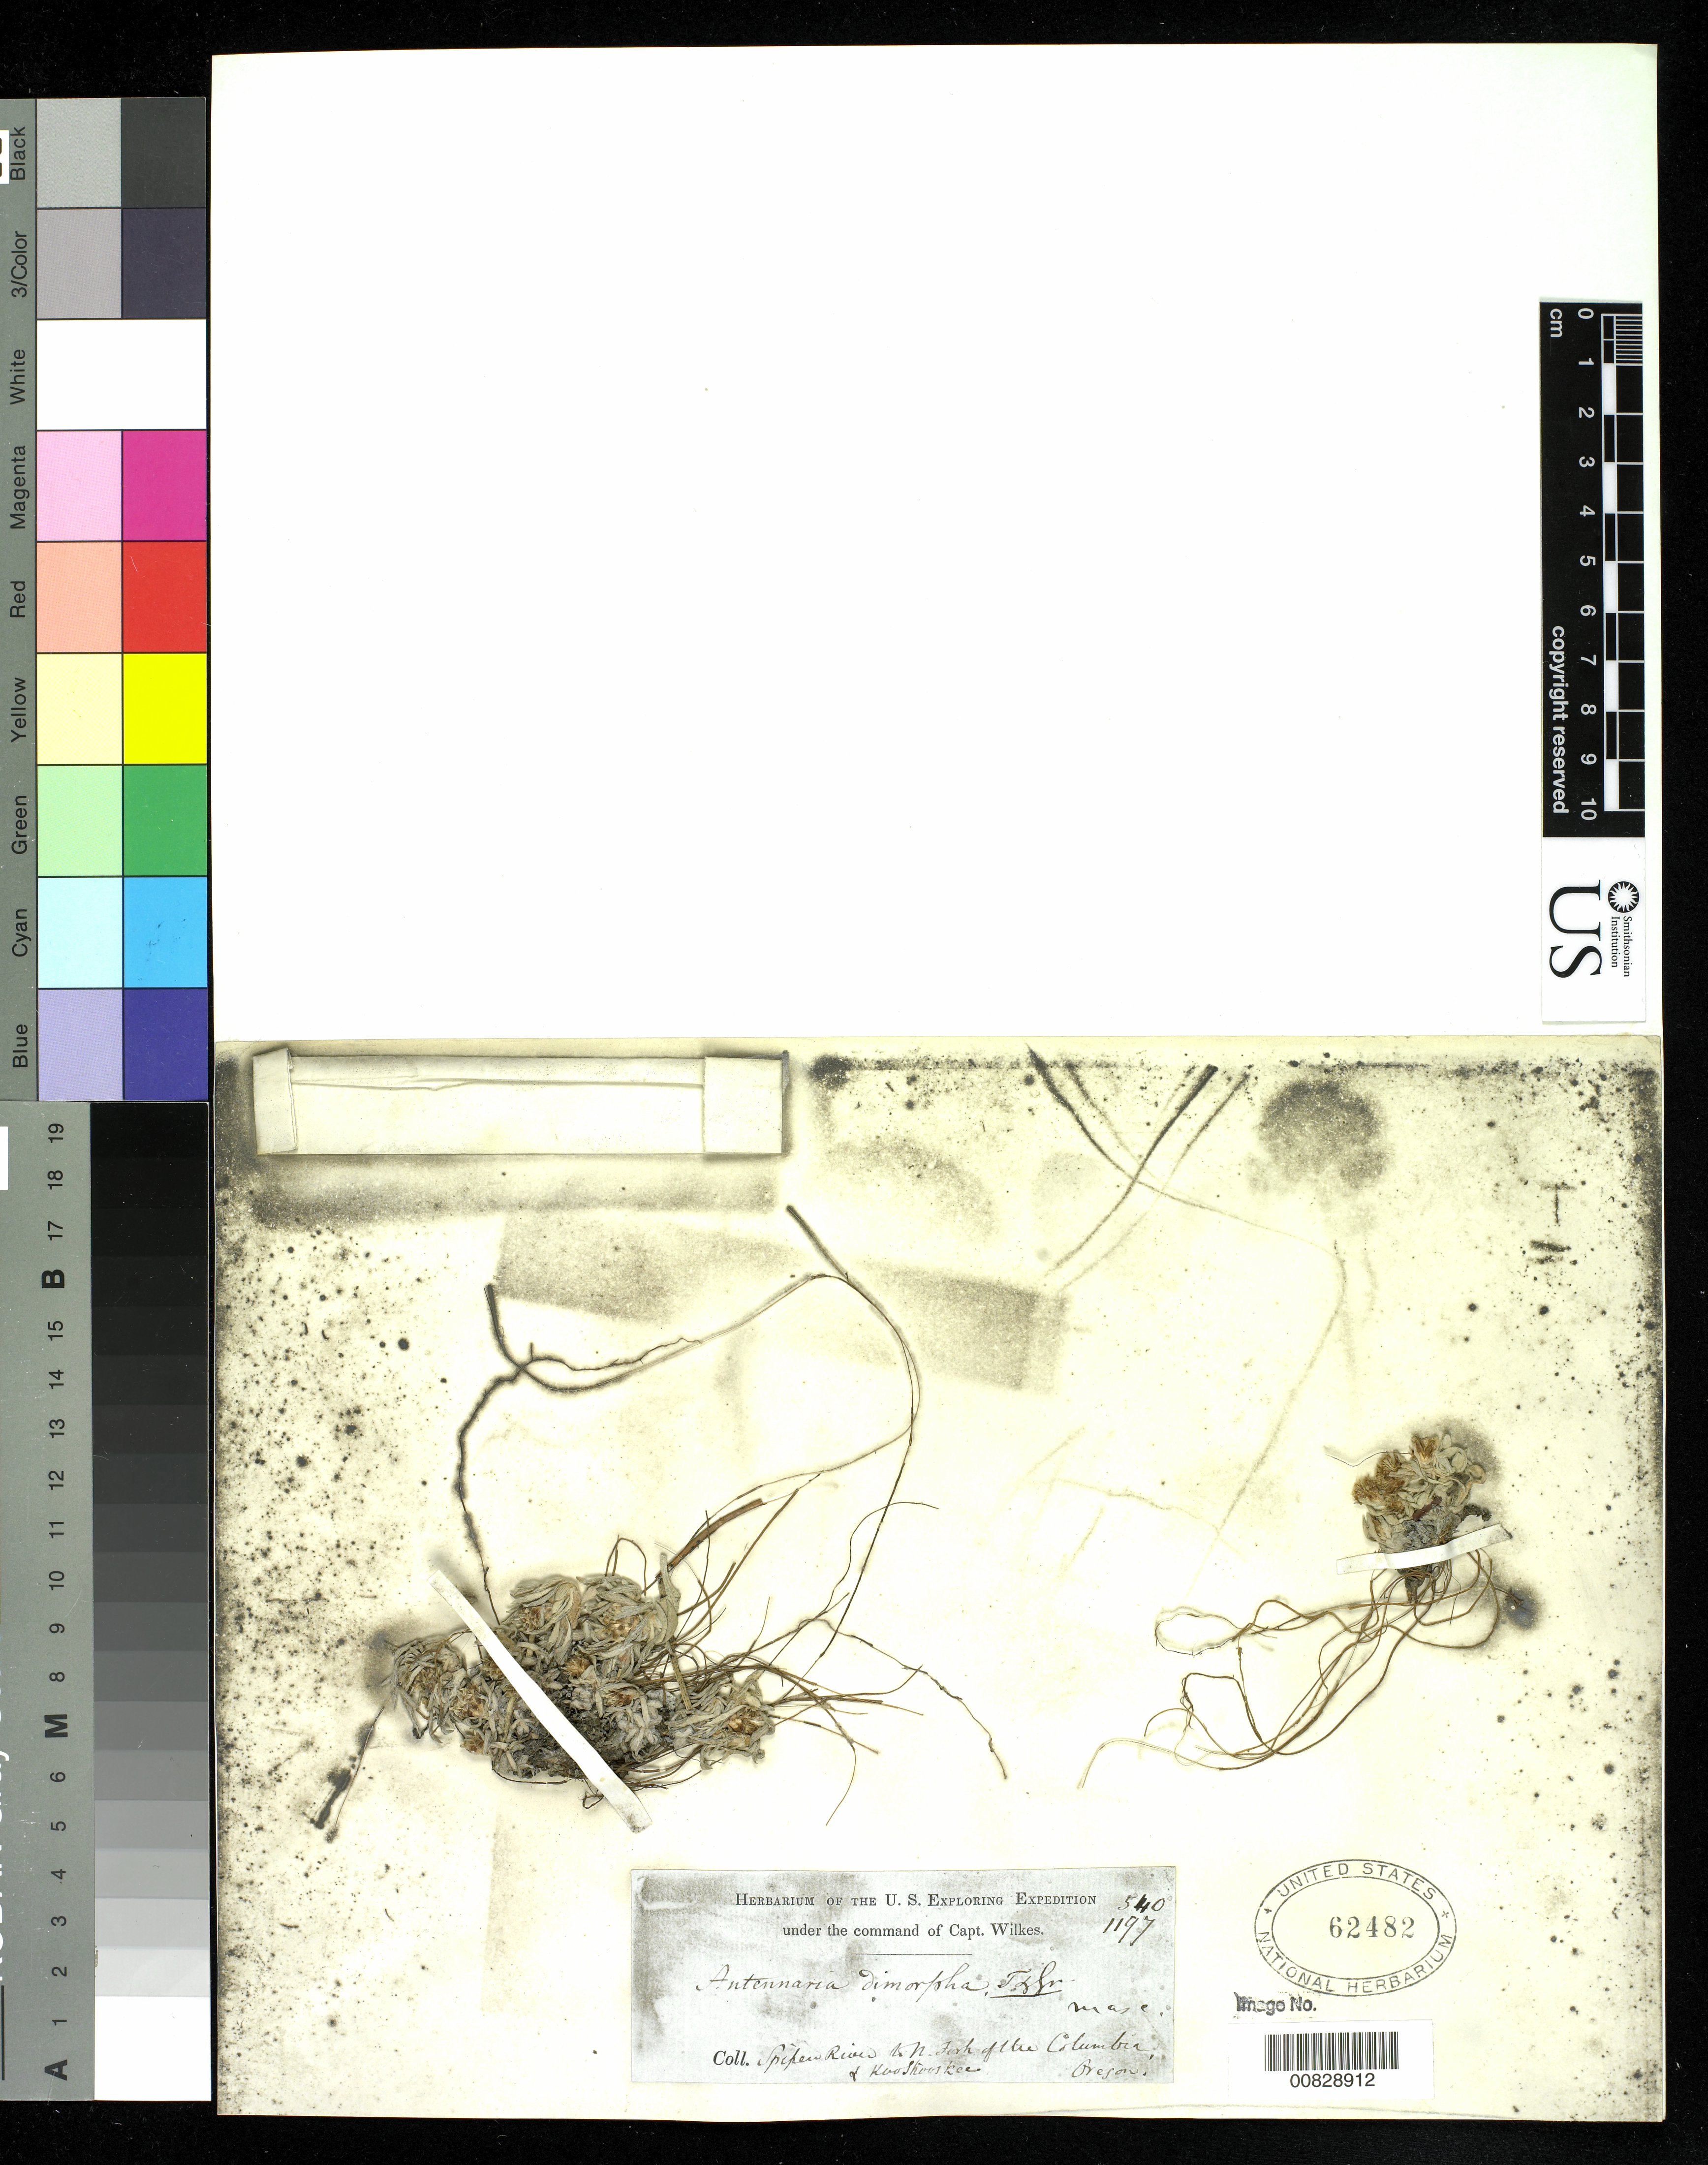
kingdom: Plantae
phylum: Tracheophyta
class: Magnoliopsida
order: Asterales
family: Asteraceae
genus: Antennaria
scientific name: Antennaria dimorpha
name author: (Nutt.) Torr. & A. Gray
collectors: Wilkes Explor. Exped.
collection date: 1838/1842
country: United States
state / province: Washington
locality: Spipen River to N Fork of the Columbia, and Kooskooskee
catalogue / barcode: US 62482